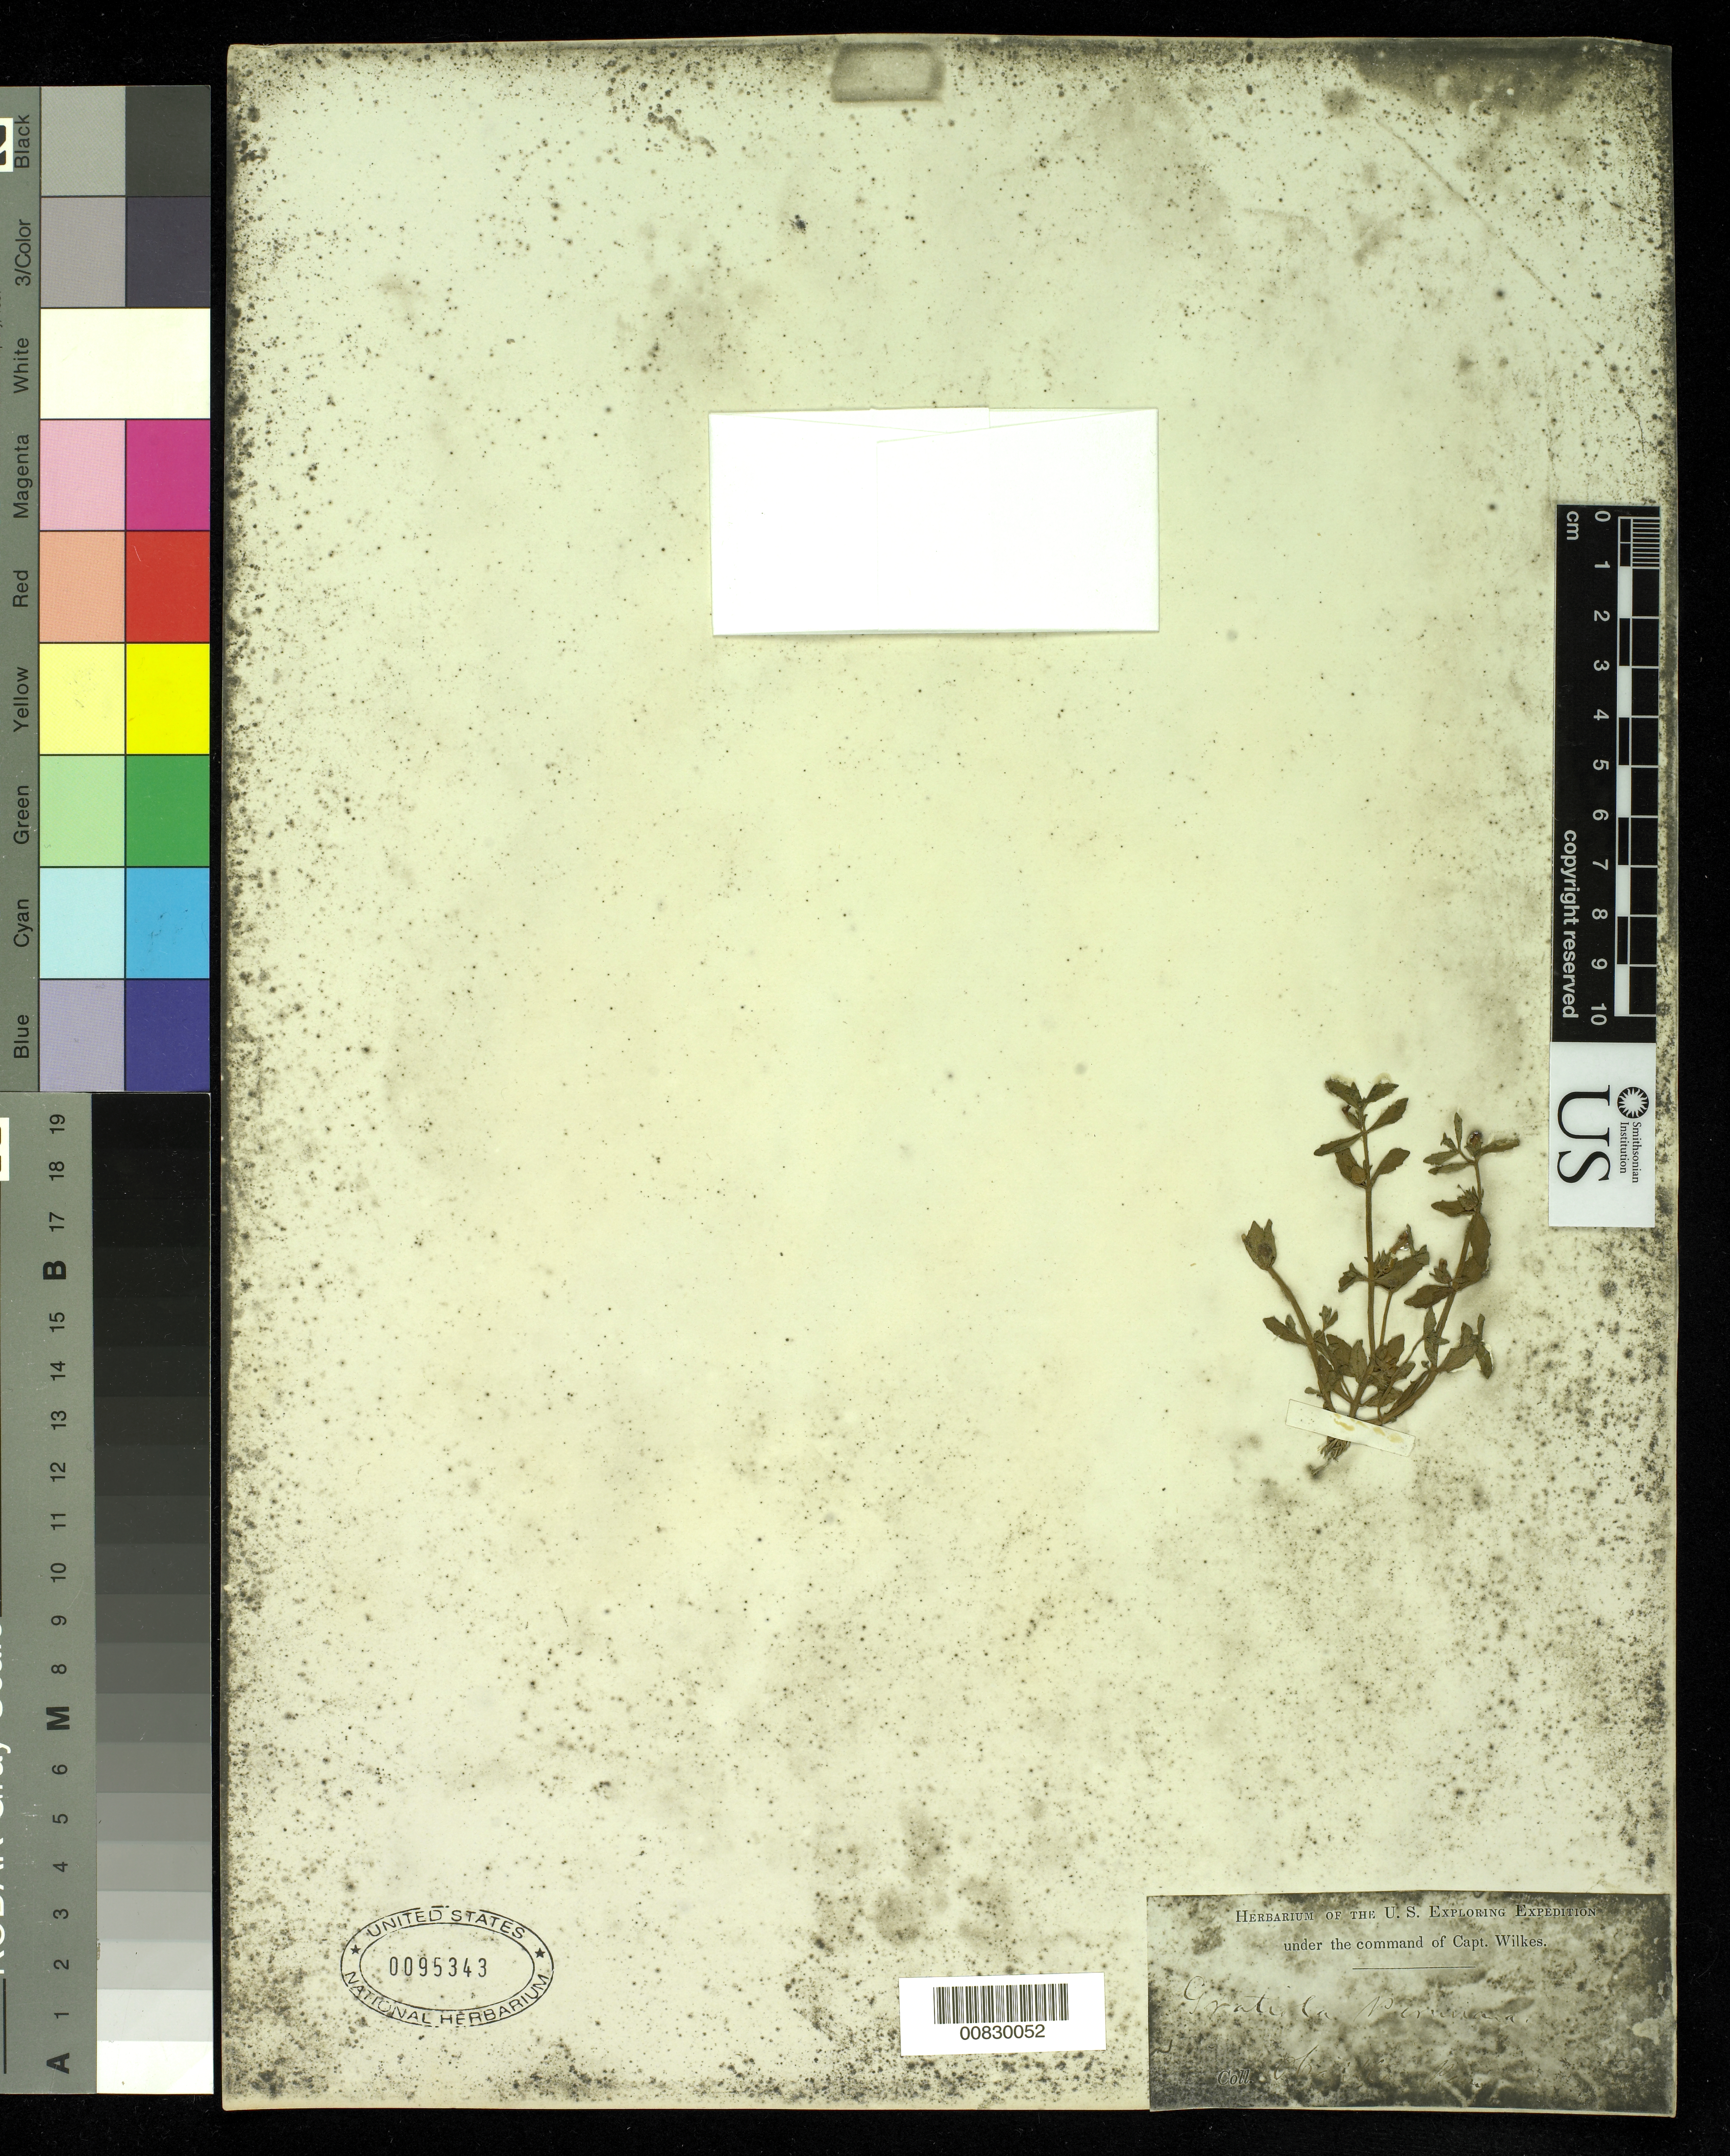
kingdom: Plantae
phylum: Tracheophyta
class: Magnoliopsida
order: Lamiales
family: Plantaginaceae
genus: Gratiola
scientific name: Gratiola peruviana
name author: L.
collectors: Wilkes Explor. Exped.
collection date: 1838/1842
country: Peru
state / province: Lima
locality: Obrajillo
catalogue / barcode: US 95343